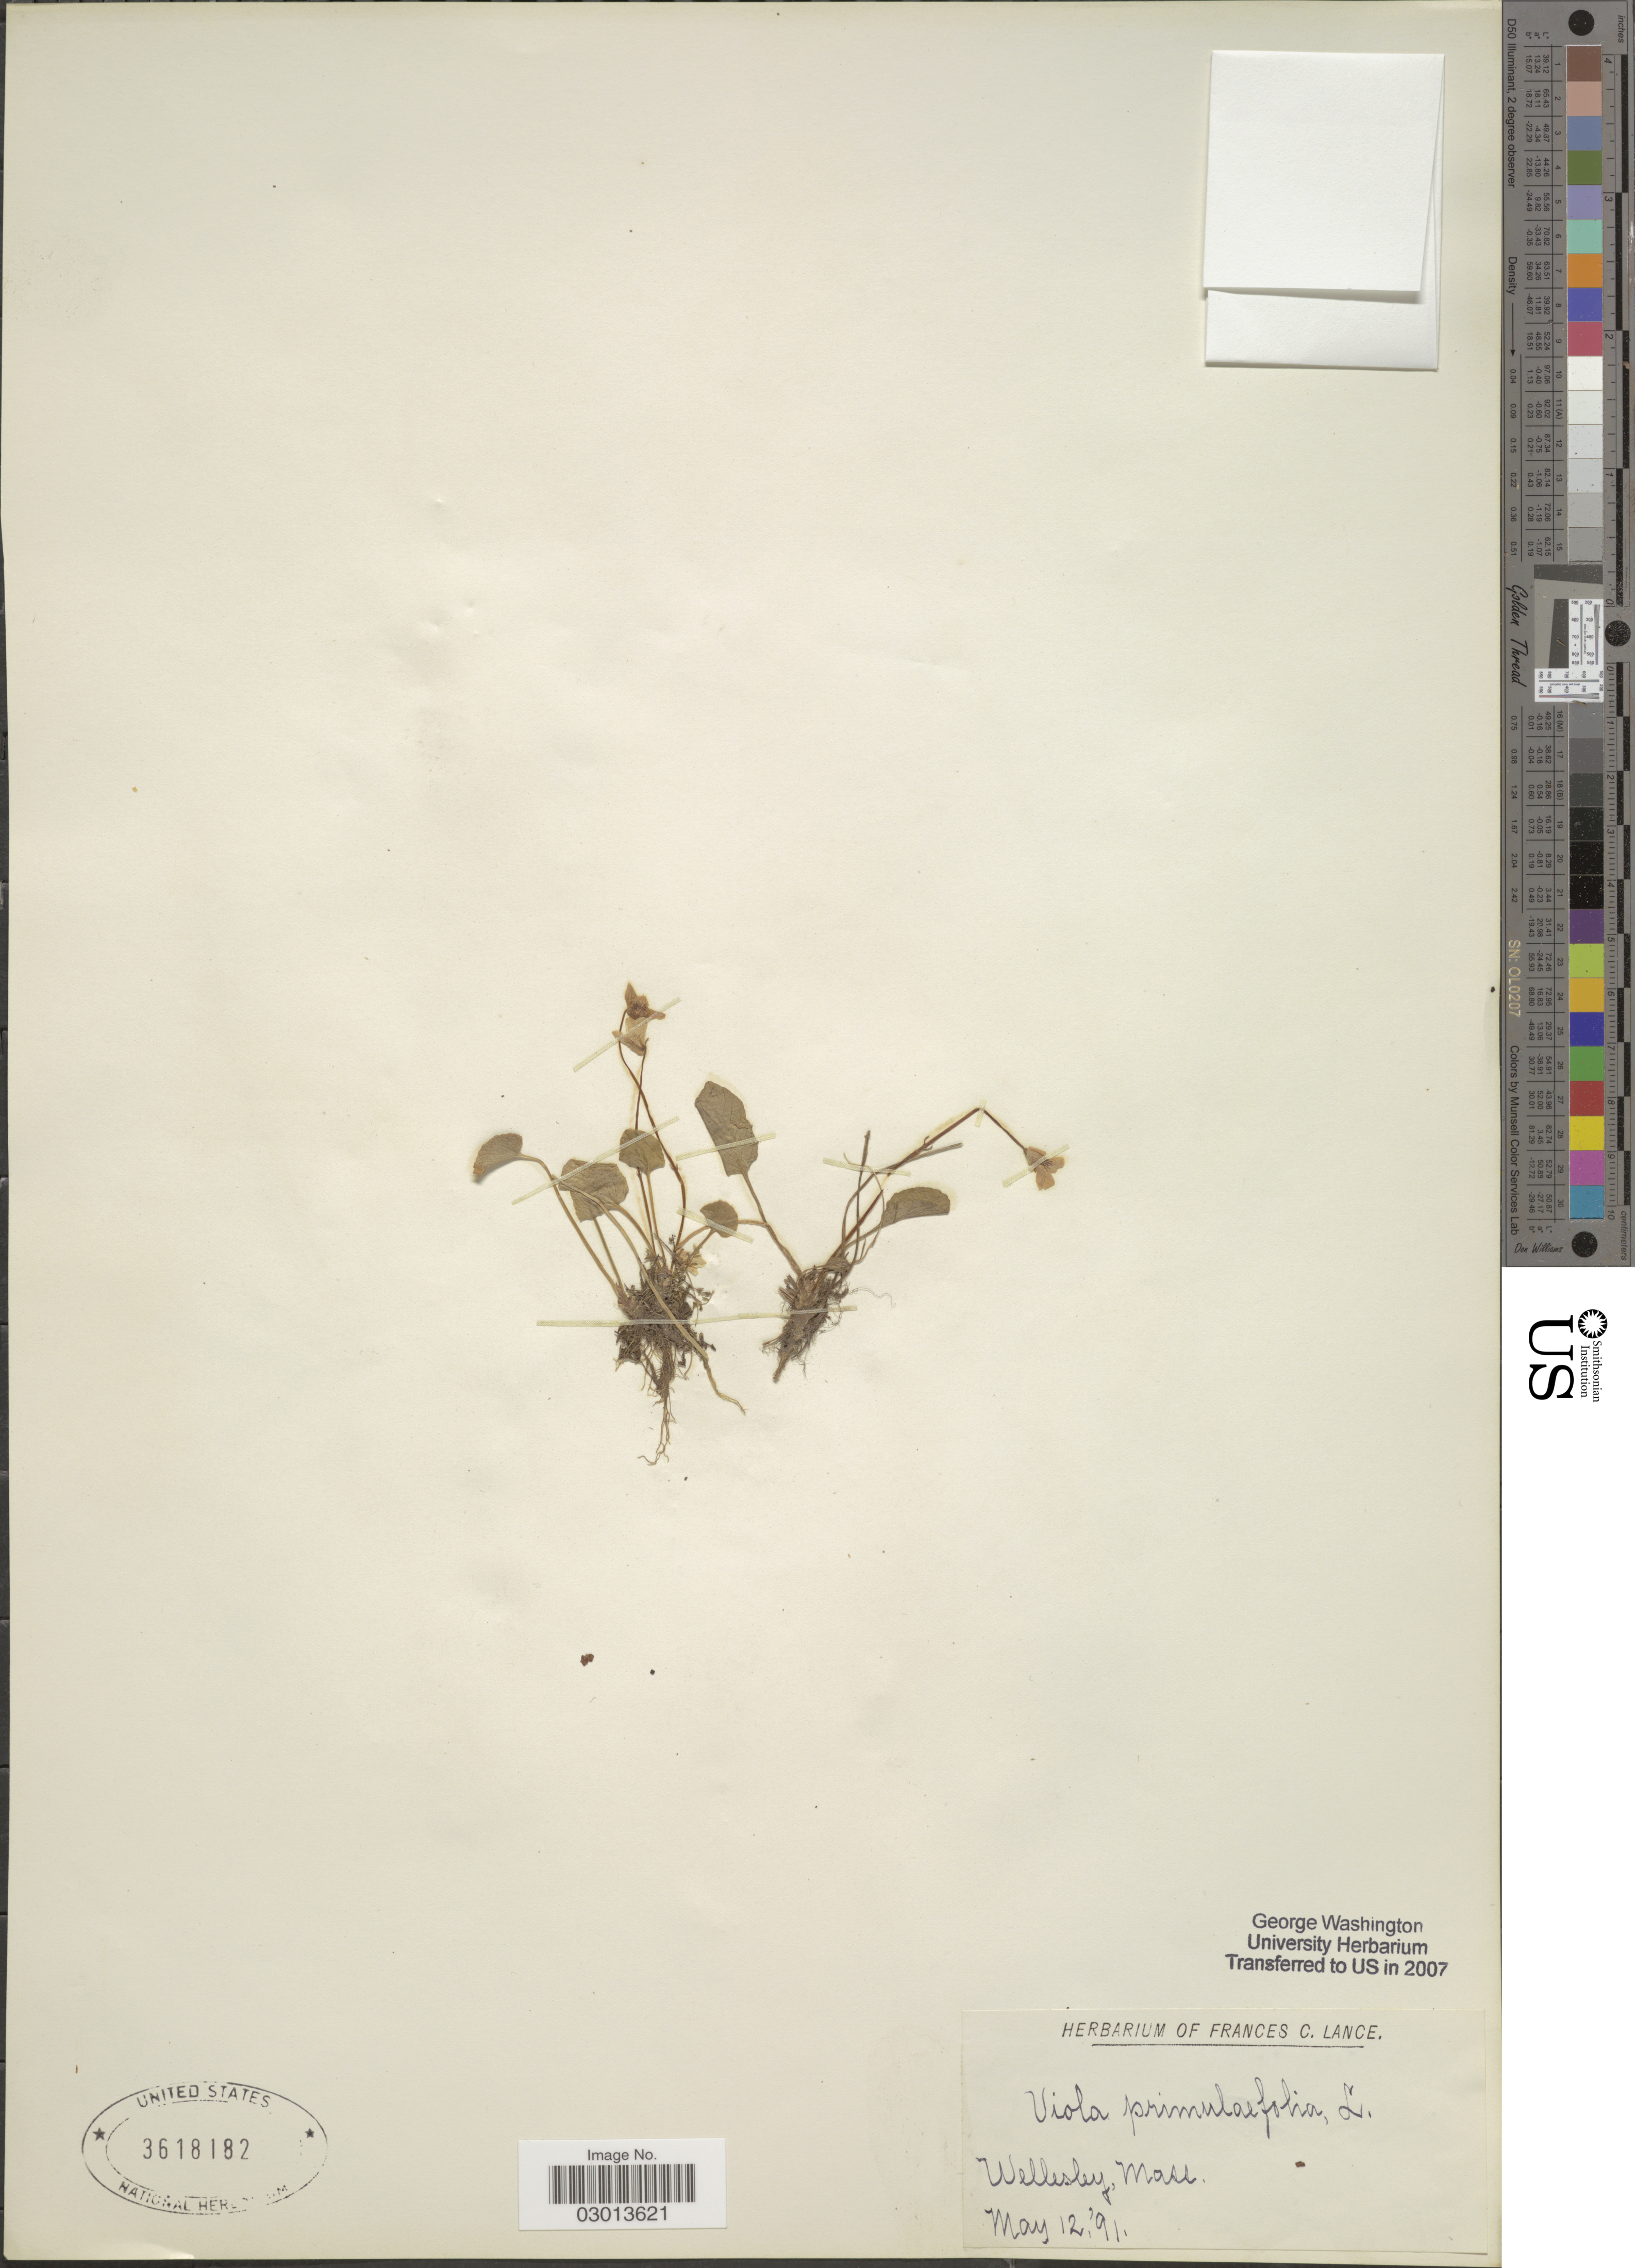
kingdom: Plantae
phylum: Tracheophyta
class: Magnoliopsida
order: Malpighiales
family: Violaceae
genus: Viola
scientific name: Viola primulifolia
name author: L.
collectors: ex herb. Frances C. Lance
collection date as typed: Transcribed d/m/y: 12/5/91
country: United States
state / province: Massachusetts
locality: Wellesley, Mass.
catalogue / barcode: US 3618182